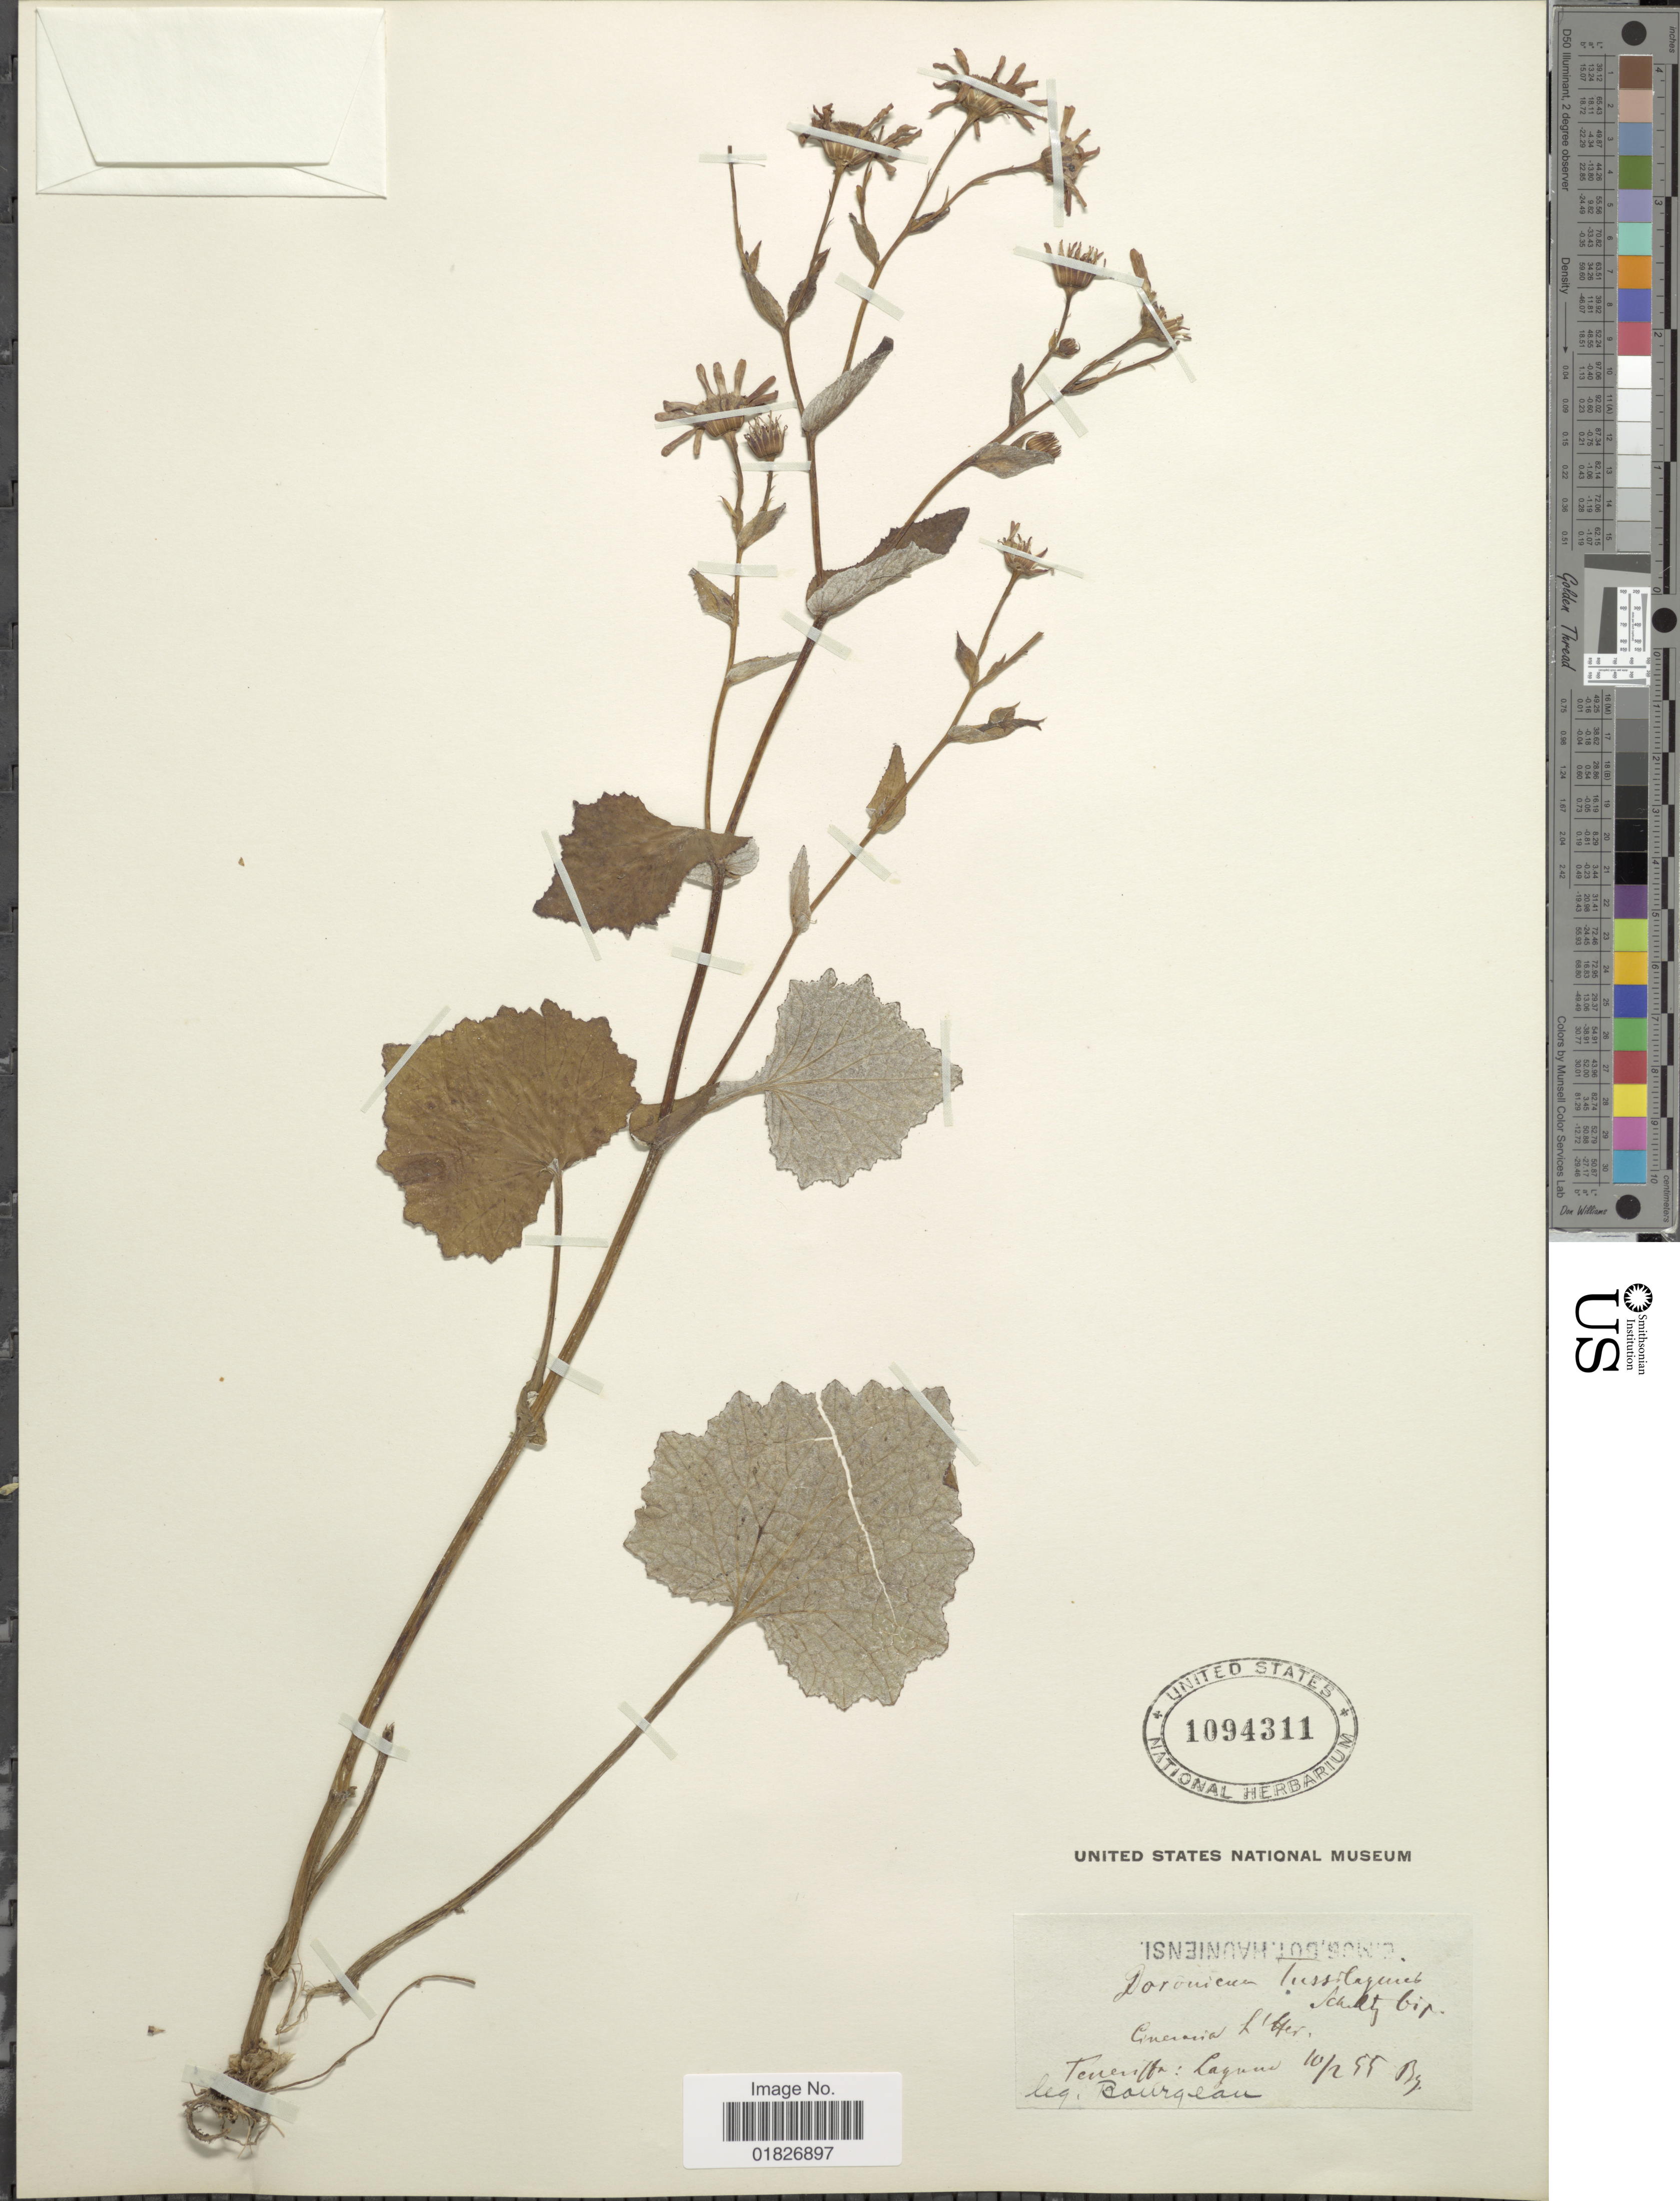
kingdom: Plantae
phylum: Tracheophyta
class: Magnoliopsida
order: Asterales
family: Asteraceae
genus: Pericallis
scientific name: Pericallis sp.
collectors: -. Bourgeau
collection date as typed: Transcribed d/m/y: 10/2/55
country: Spain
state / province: Canarias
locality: Teneriffa Lagune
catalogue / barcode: US 1094311